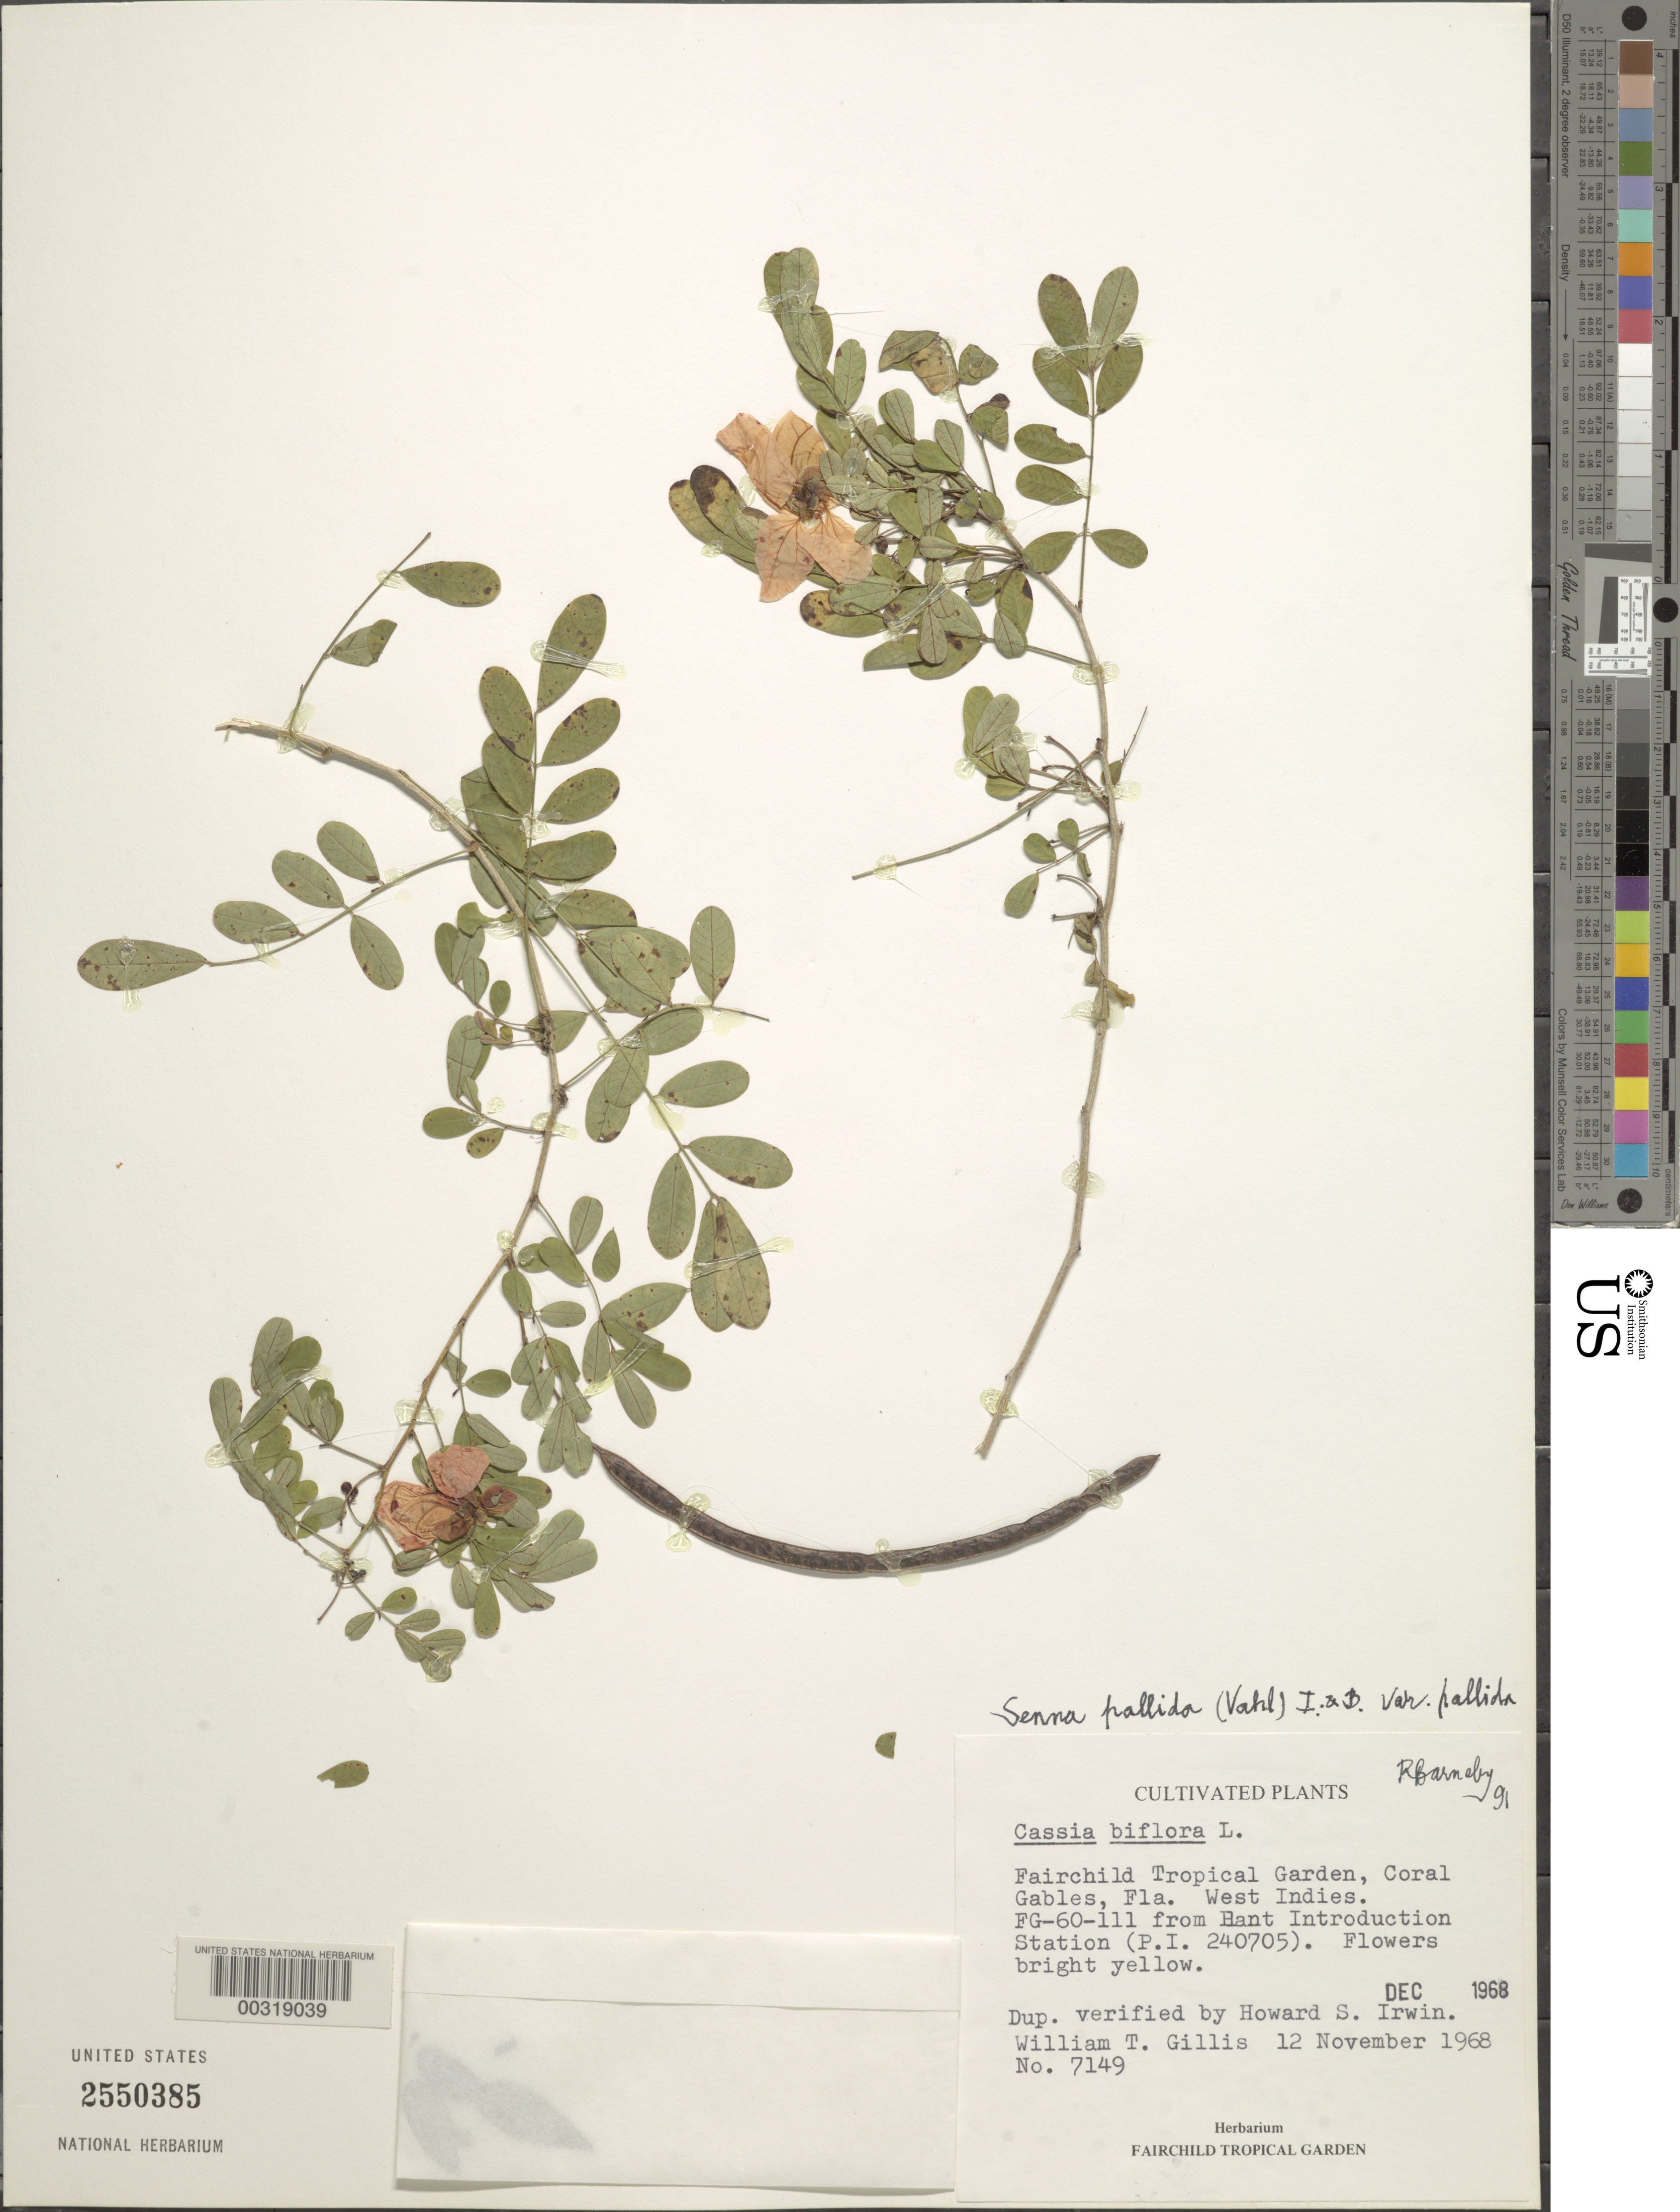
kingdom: Plantae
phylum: Tracheophyta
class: Magnoliopsida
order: Fabales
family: Fabaceae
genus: Senna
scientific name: Senna pallida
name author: (Vahl) H.S. Irwin & Barneby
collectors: J. N. Rose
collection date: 1969-09-27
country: United States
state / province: Florida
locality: Coconut Grove, former home of David Fairchild, the Kampong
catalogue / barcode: US 2550385